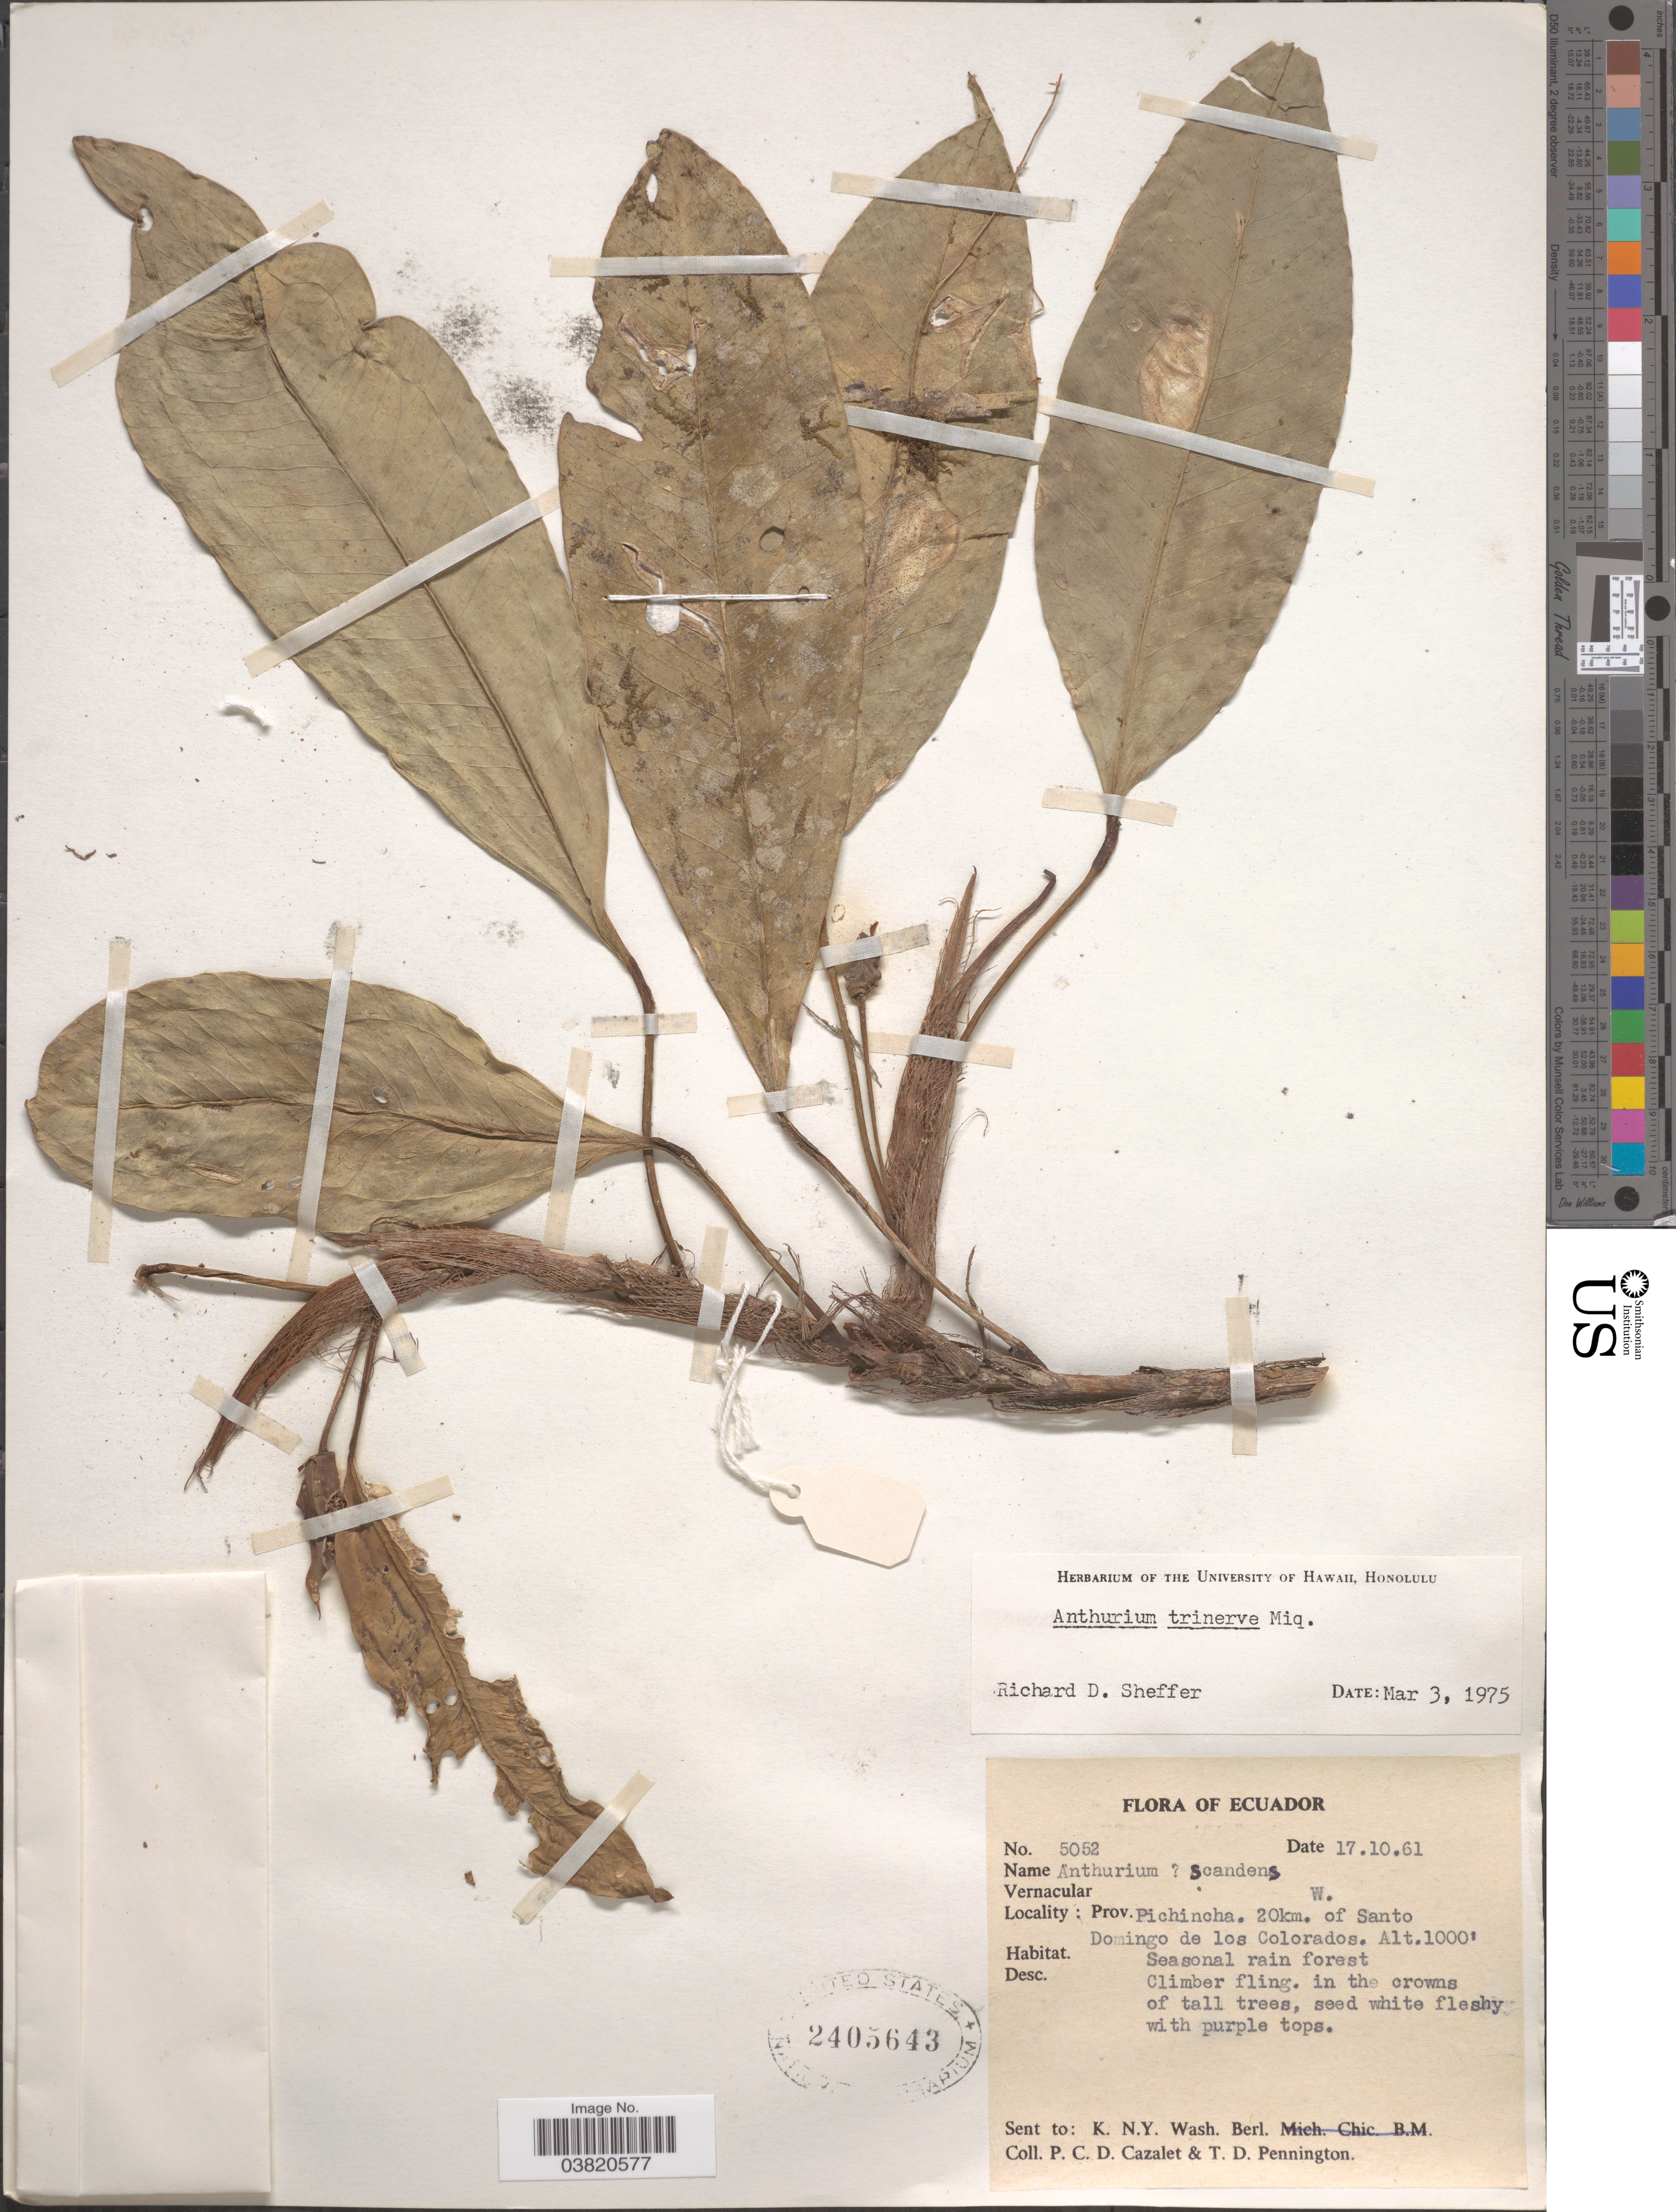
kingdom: Plantae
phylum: Tracheophyta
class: Liliopsida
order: Alismatales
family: Araceae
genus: Anthurium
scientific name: Anthurium trinerve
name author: Miq.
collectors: P. C. D. Cazalet & T. D. Pennington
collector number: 5052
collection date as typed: Transcribed d/m/y: 17/10/61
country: Ecuador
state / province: Pichincha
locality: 20km. of Santo Domingo de los Colorados.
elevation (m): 305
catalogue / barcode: US 2405643